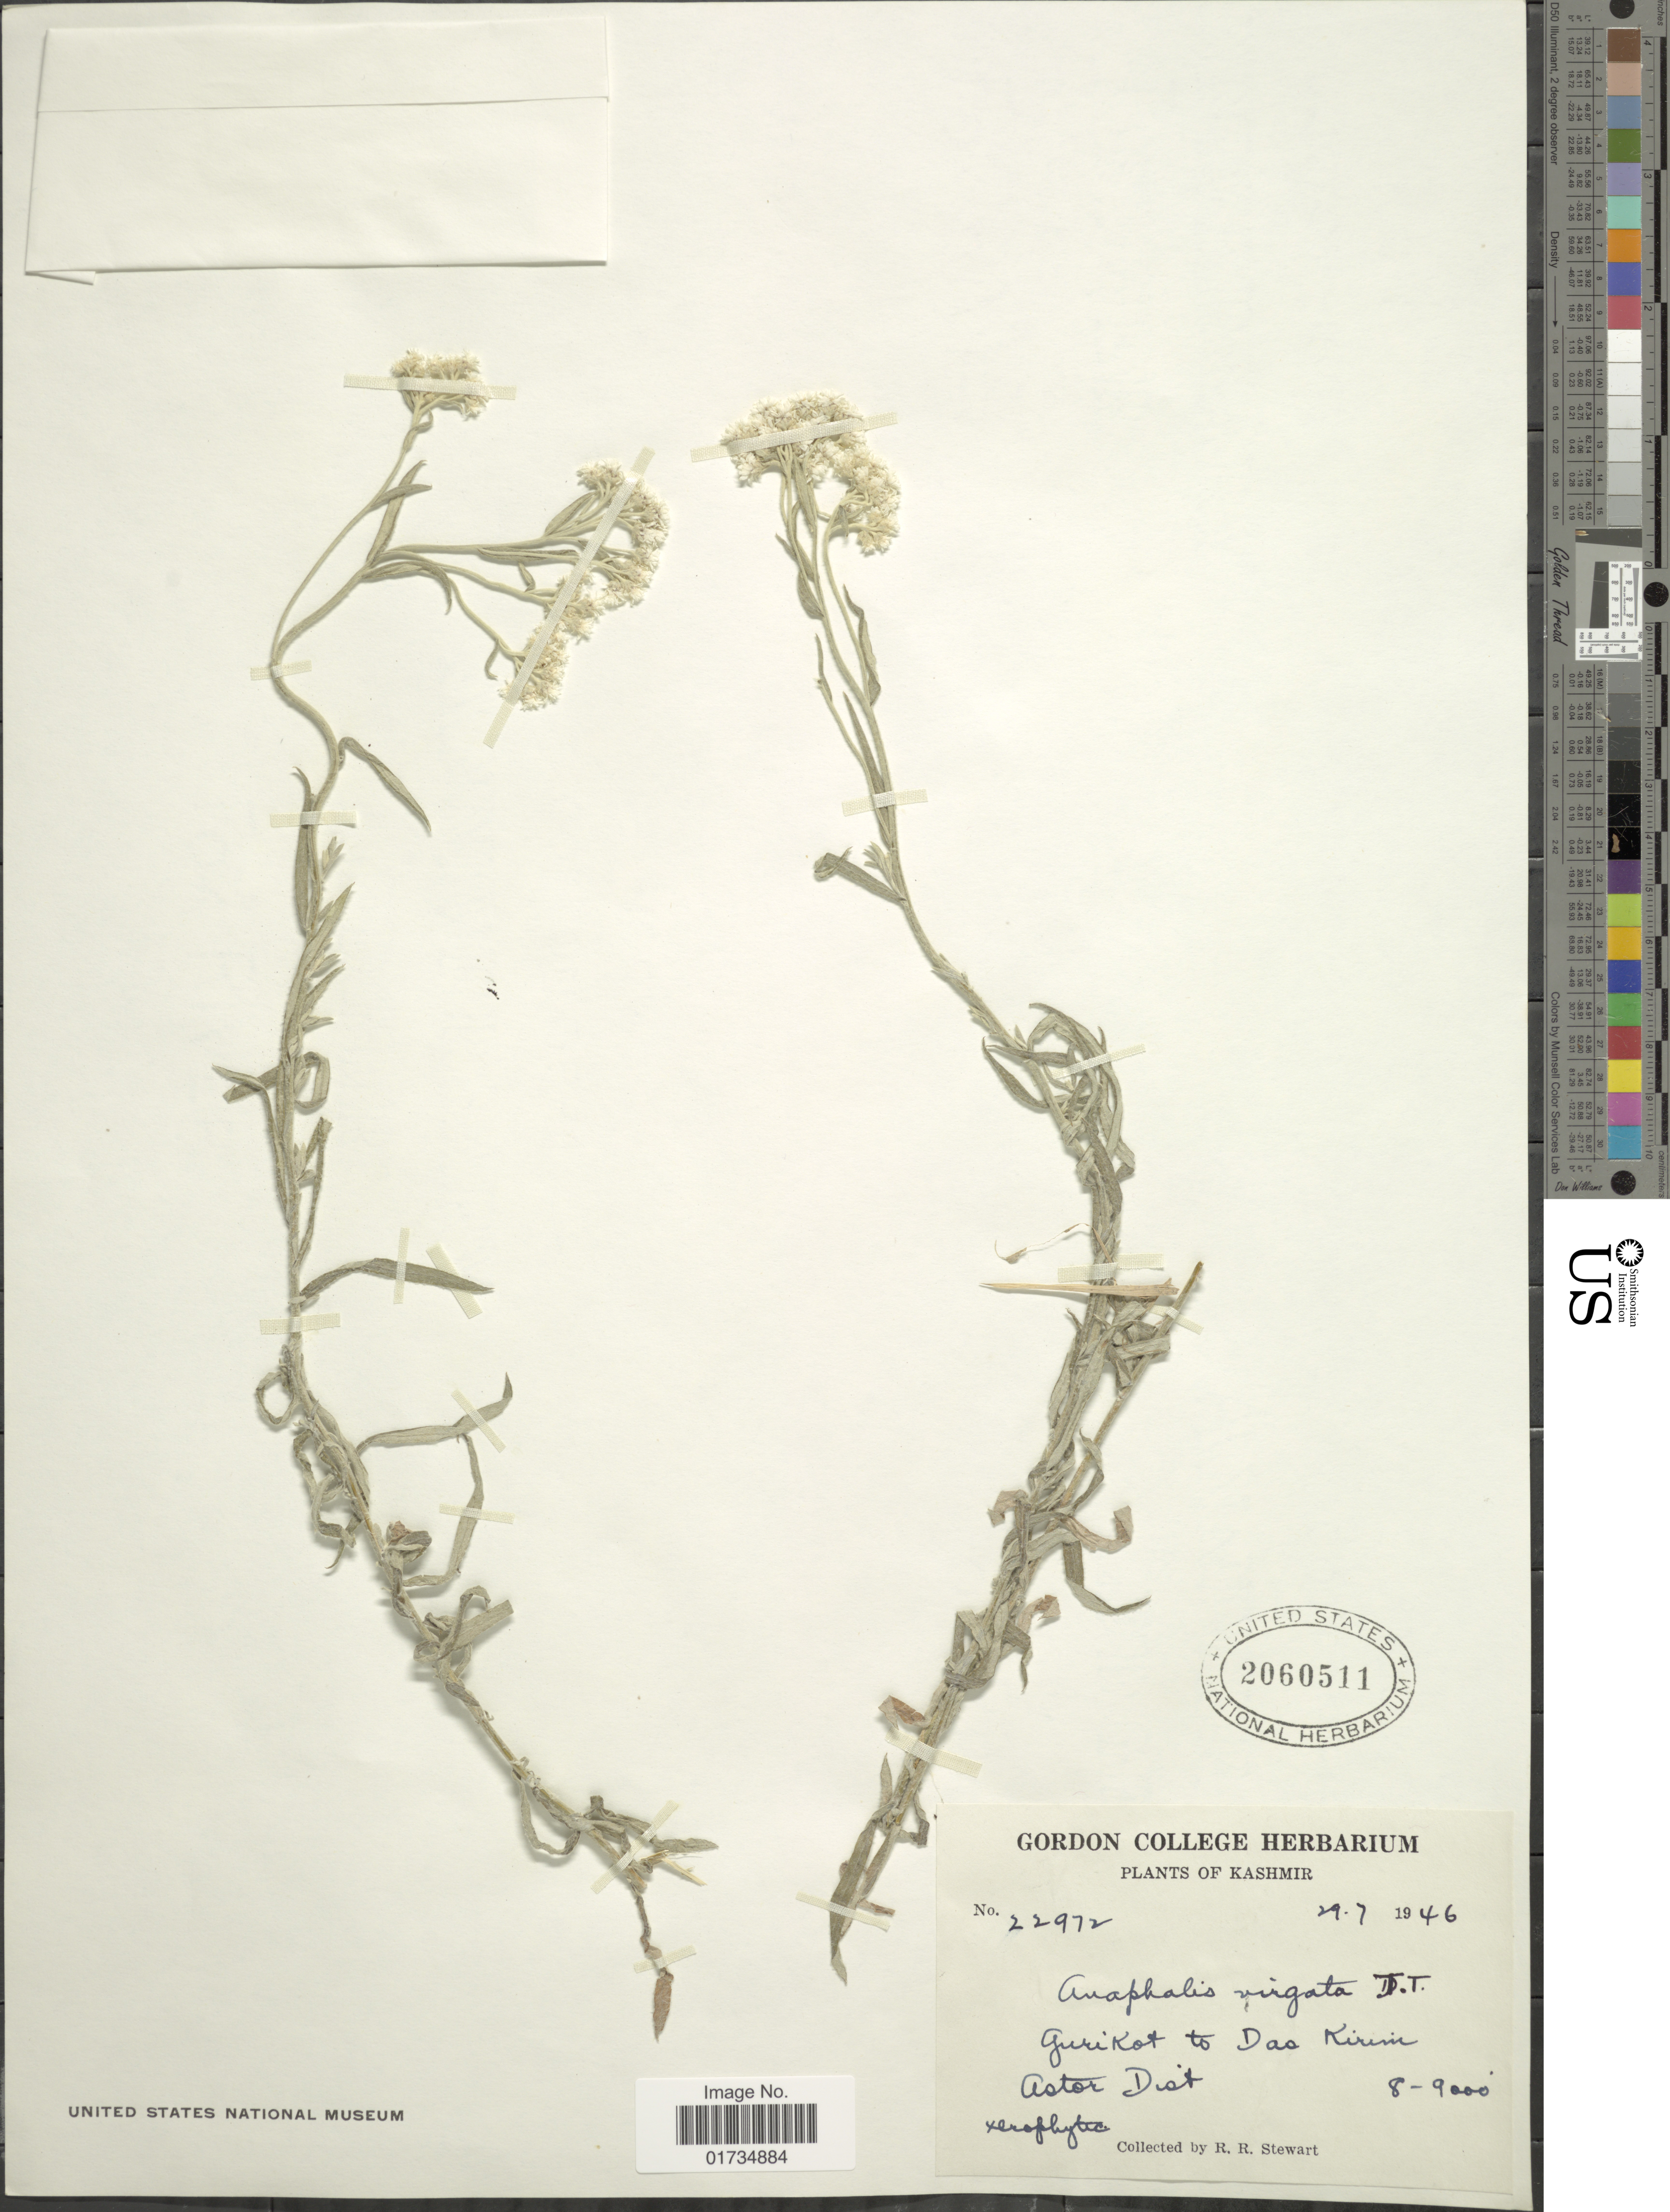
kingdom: Plantae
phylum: Tracheophyta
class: Magnoliopsida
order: Asterales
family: Asteraceae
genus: Anaphalis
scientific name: Anaphalis virgata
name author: Thomson ex C.B. Clarke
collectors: R. R. Stewart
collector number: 22972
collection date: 1946-07-29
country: Pakistan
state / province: Gilgit-Baltistan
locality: Kashmir. Gurikot to Dao Kirim, Astor Dist.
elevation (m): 2438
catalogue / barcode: US 2060511